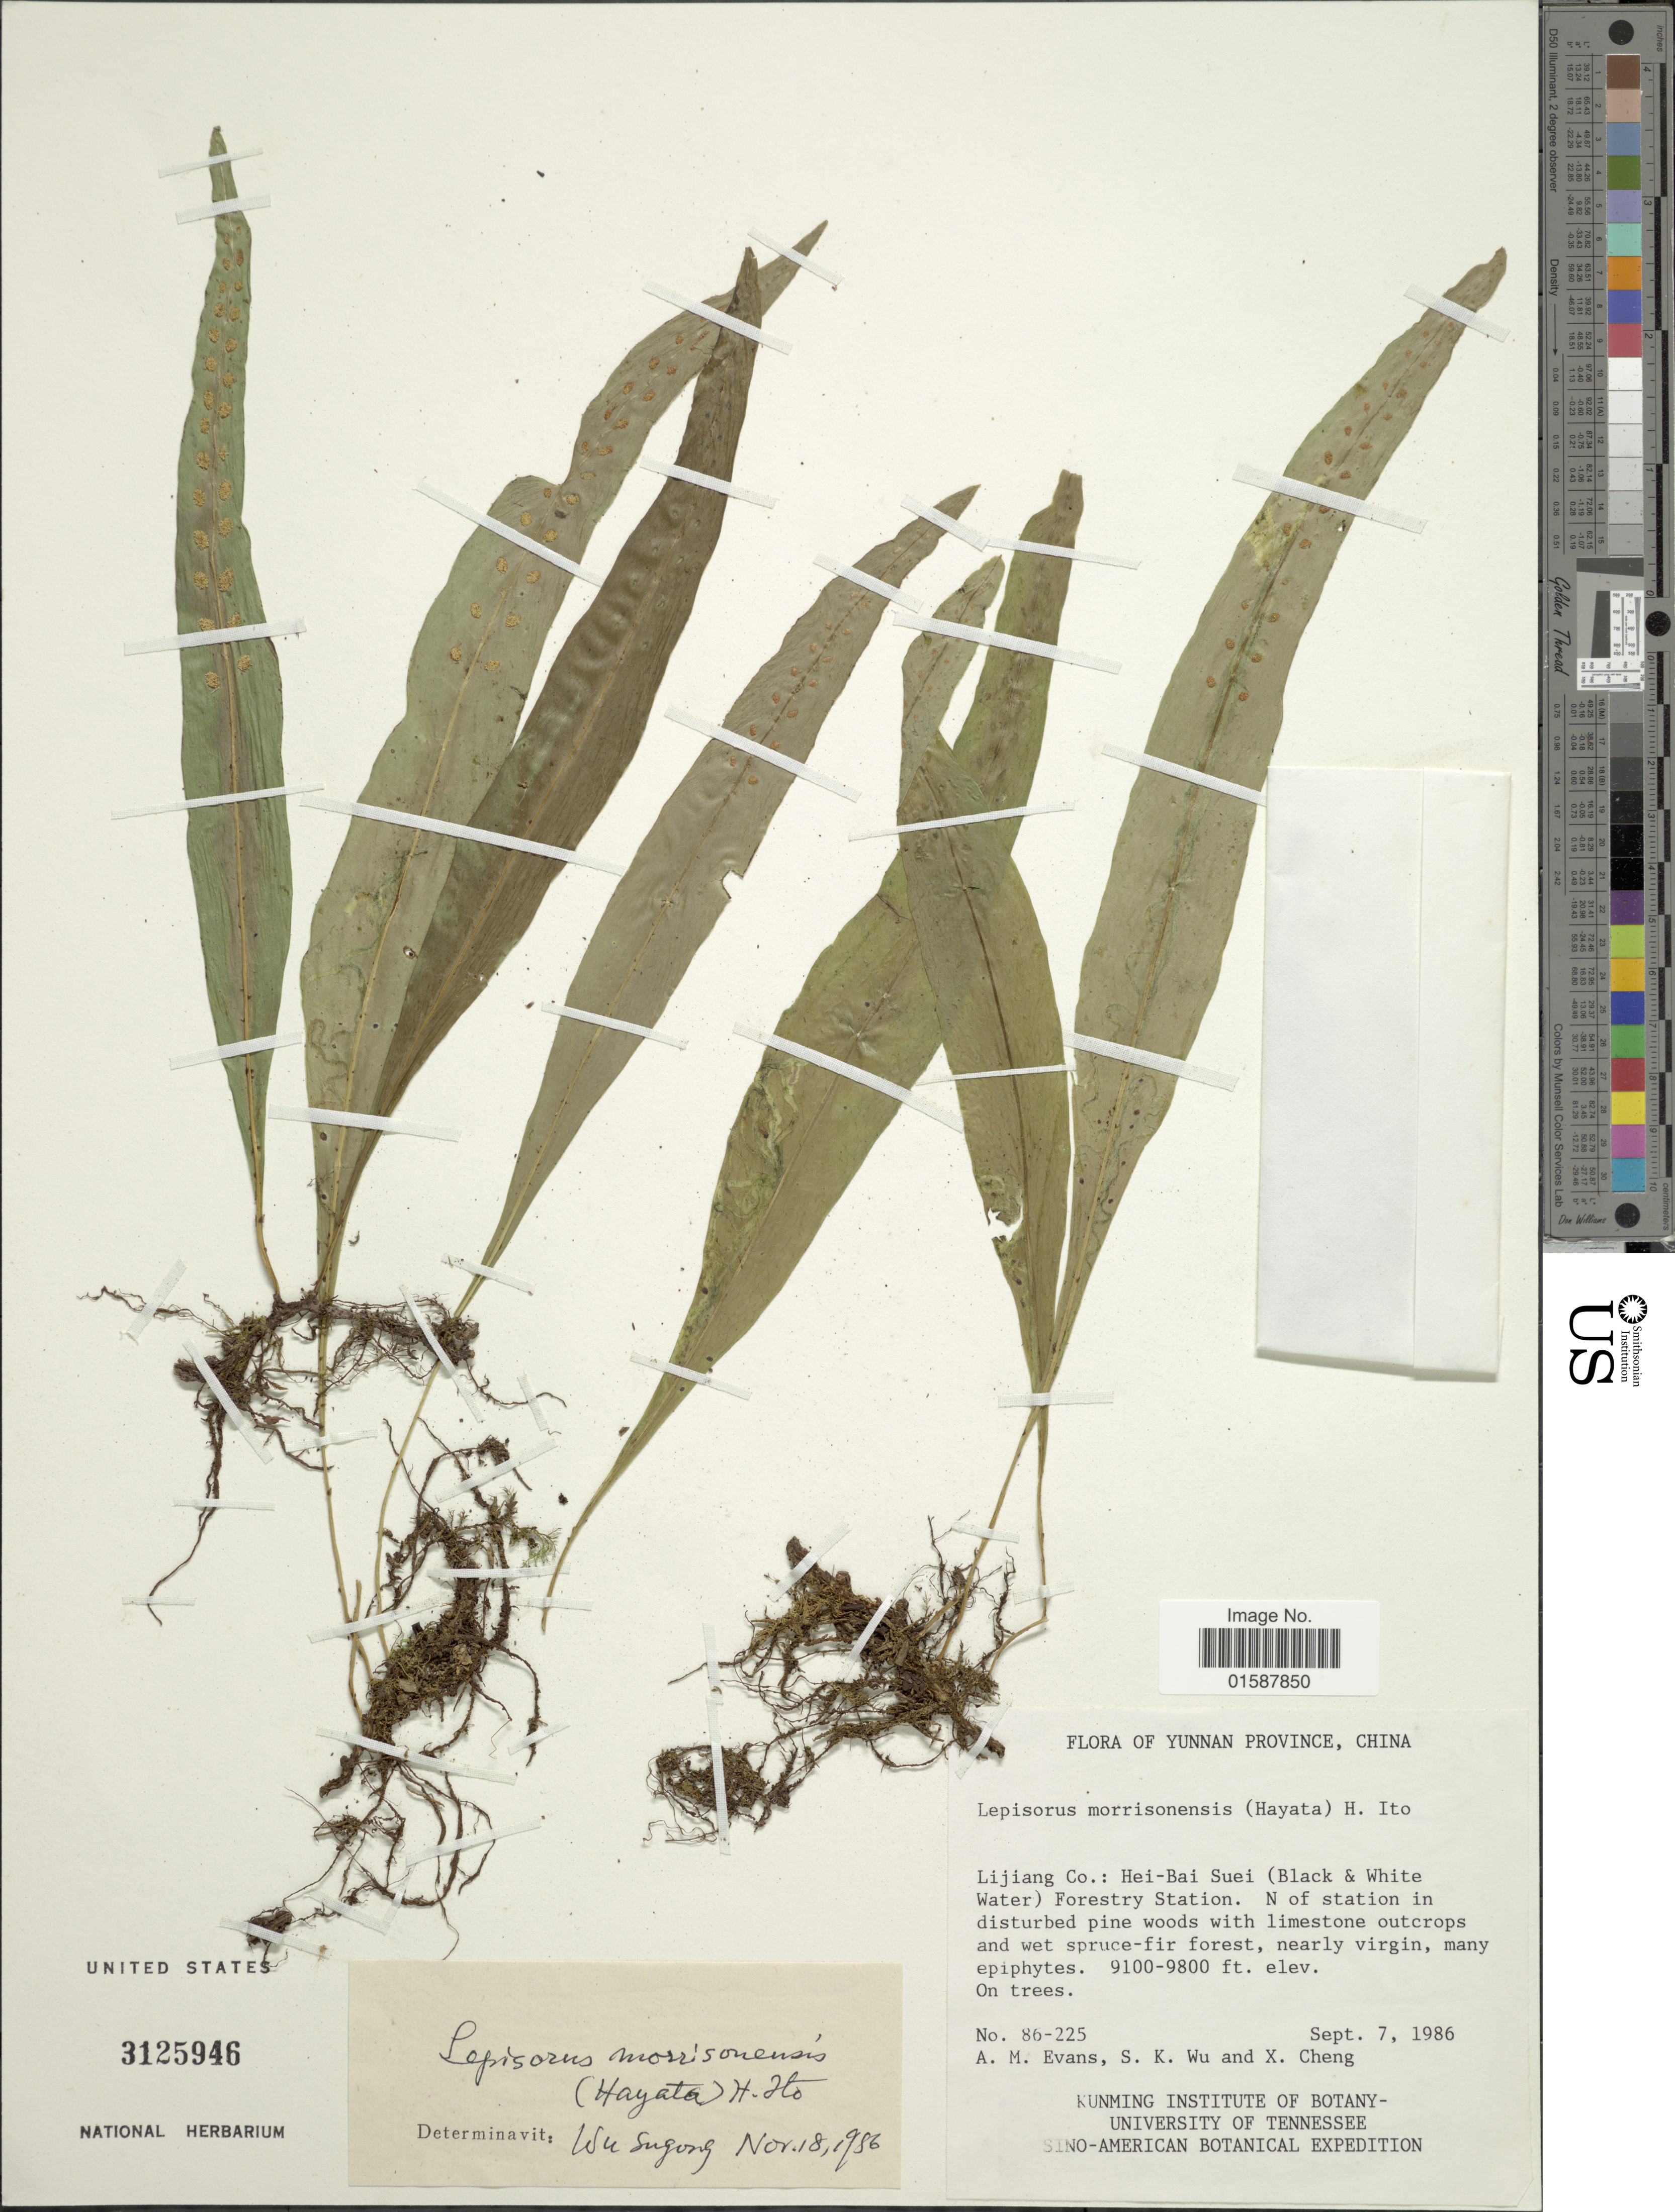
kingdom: Plantae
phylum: Tracheophyta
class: Polypodiopsida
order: Polypodiales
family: Polypodiaceae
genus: Lepisorus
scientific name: Lepisorus morrisonensis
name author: (Hayata) H. Itô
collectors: A. M. Evans, S. K. Wu & X. Cheng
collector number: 86-225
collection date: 1986-09-07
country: China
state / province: Yunnan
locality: Lijiang Co.: Hei-Bai Suei (Black & White Water). Forestry Station. N of station in disturbed pine woods with limestone outcrops and wet spruce-fir forest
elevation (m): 2774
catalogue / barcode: US 3125946